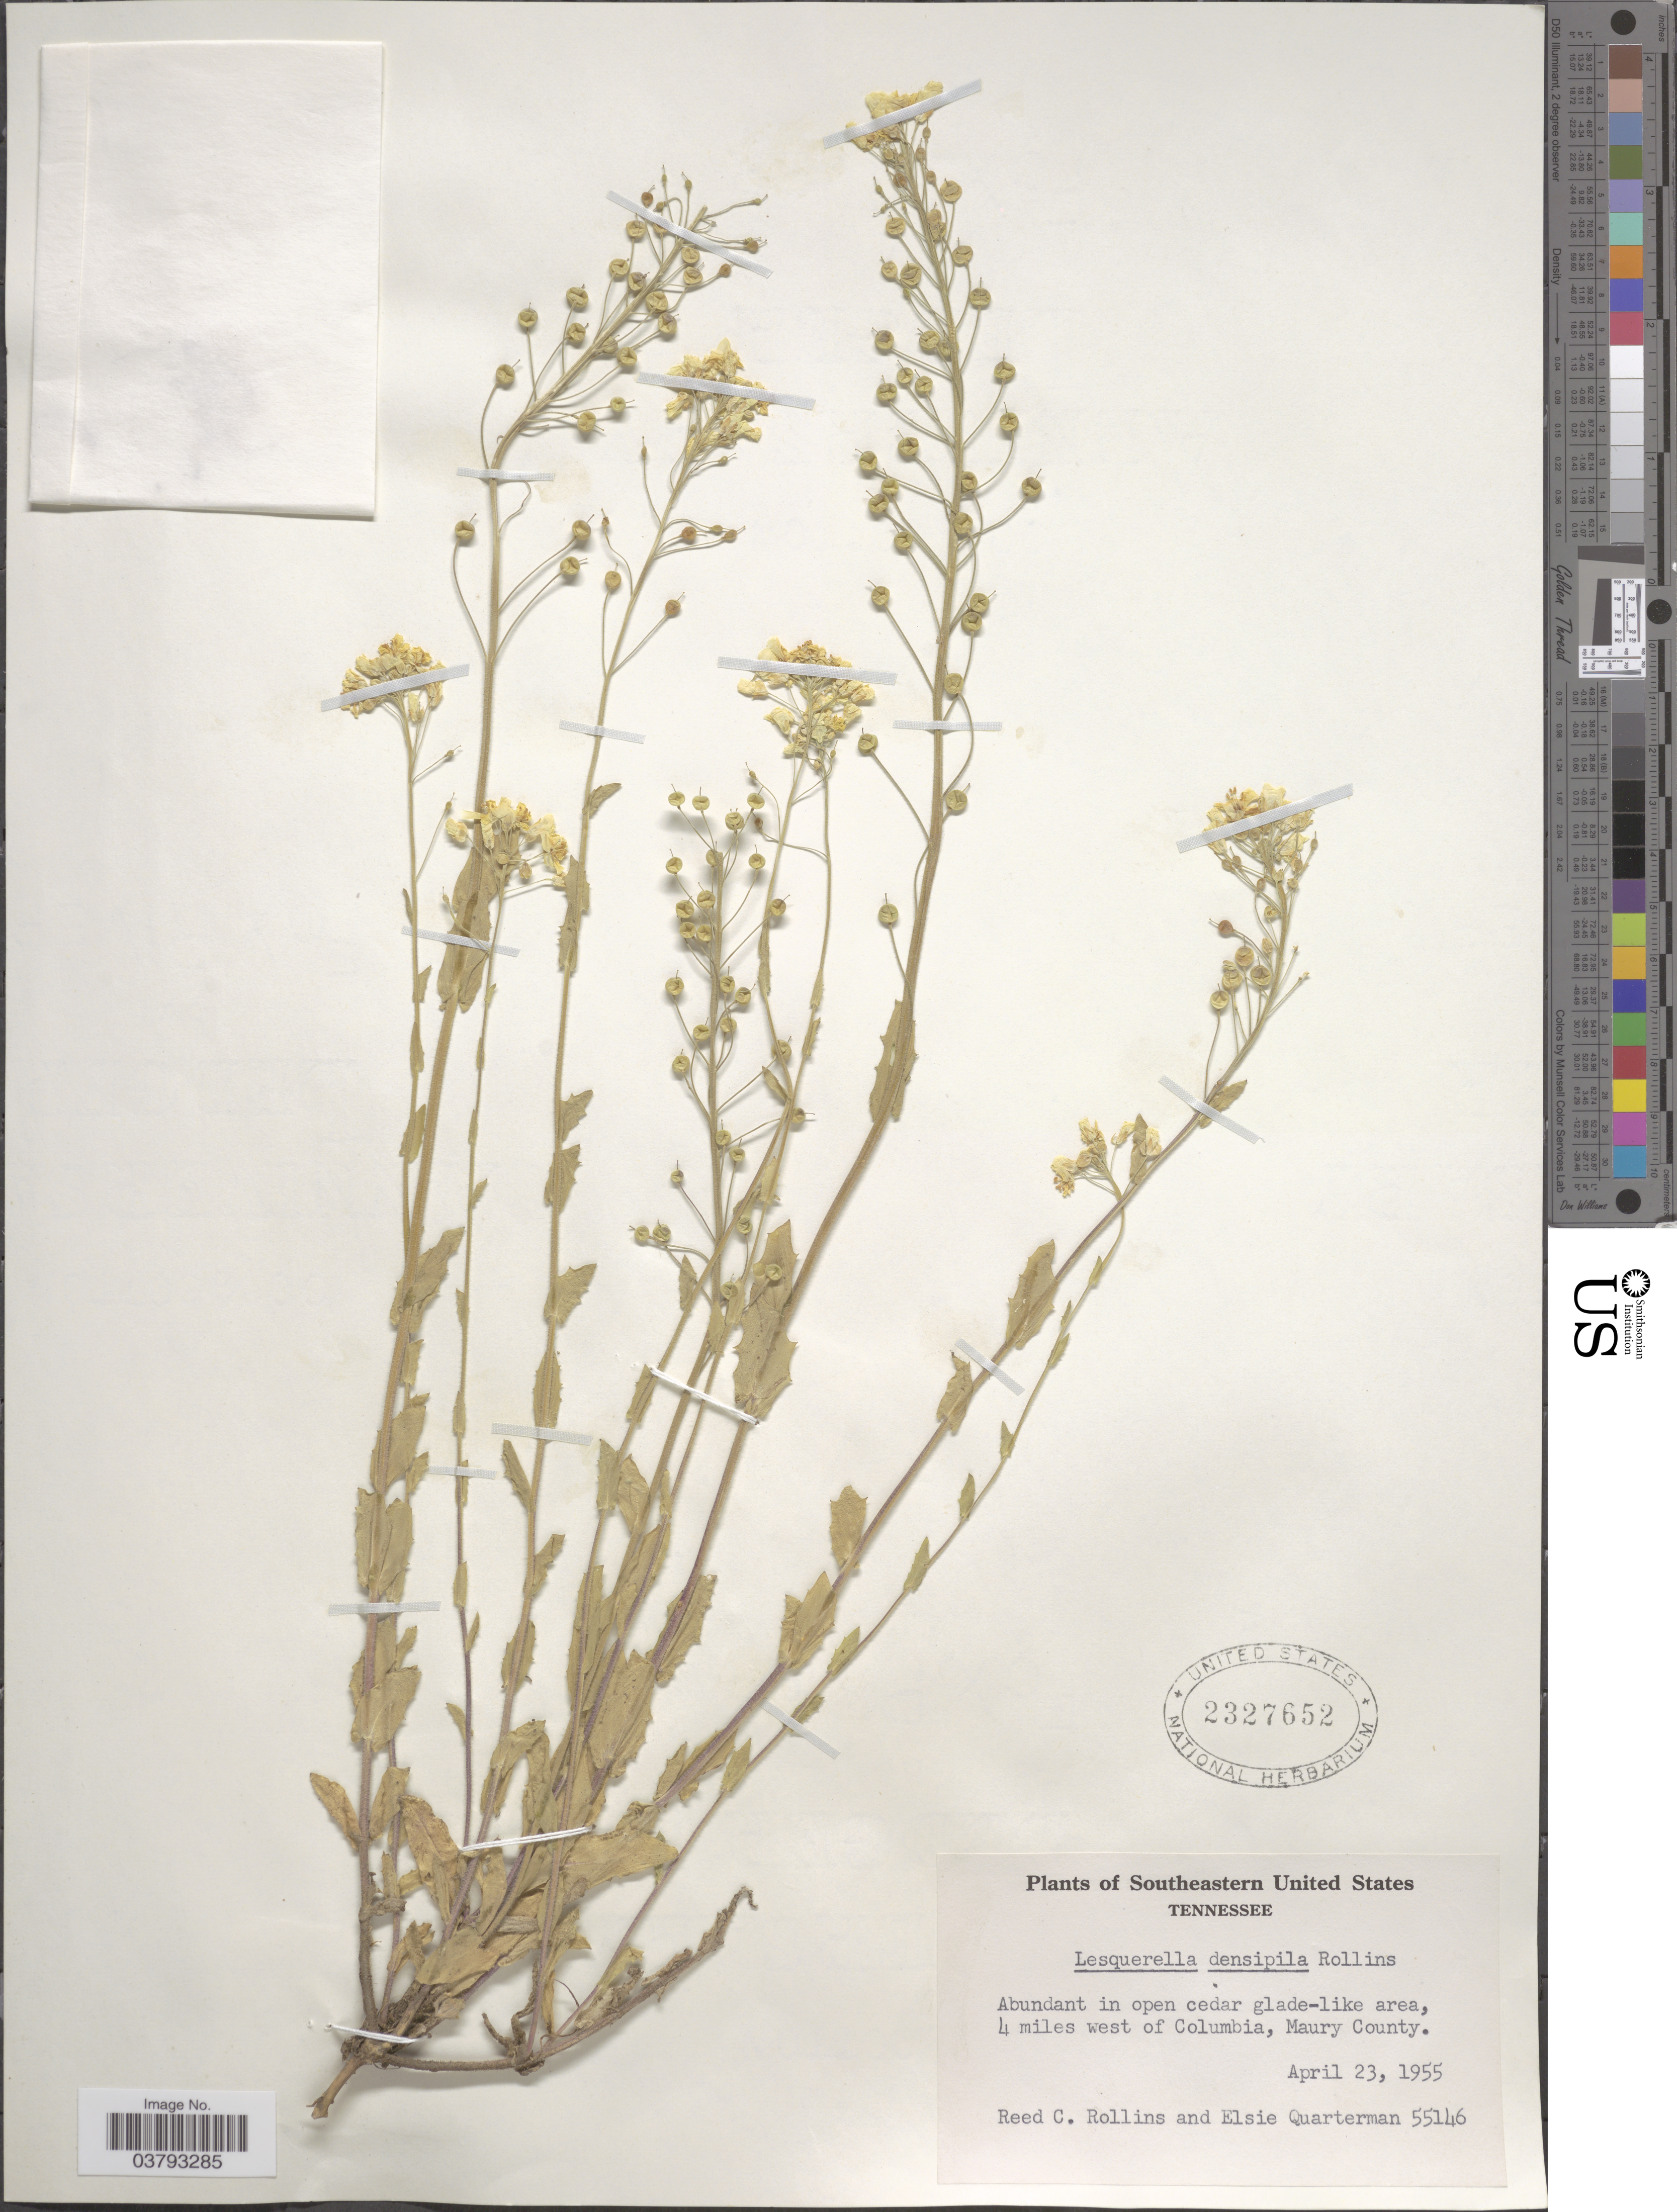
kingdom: Plantae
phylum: Tracheophyta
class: Magnoliopsida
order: Brassicales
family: Brassicaceae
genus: Lesquerella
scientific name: Lesquerella densipila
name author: Rollins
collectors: R. C. Rollins & E. Quarterman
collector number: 55146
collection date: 1955-04-23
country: United States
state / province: Tennessee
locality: Southeastern United States. 4 miles west of Columbia, Maury County.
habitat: abundant in cedar glade-like area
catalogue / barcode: US 2327652